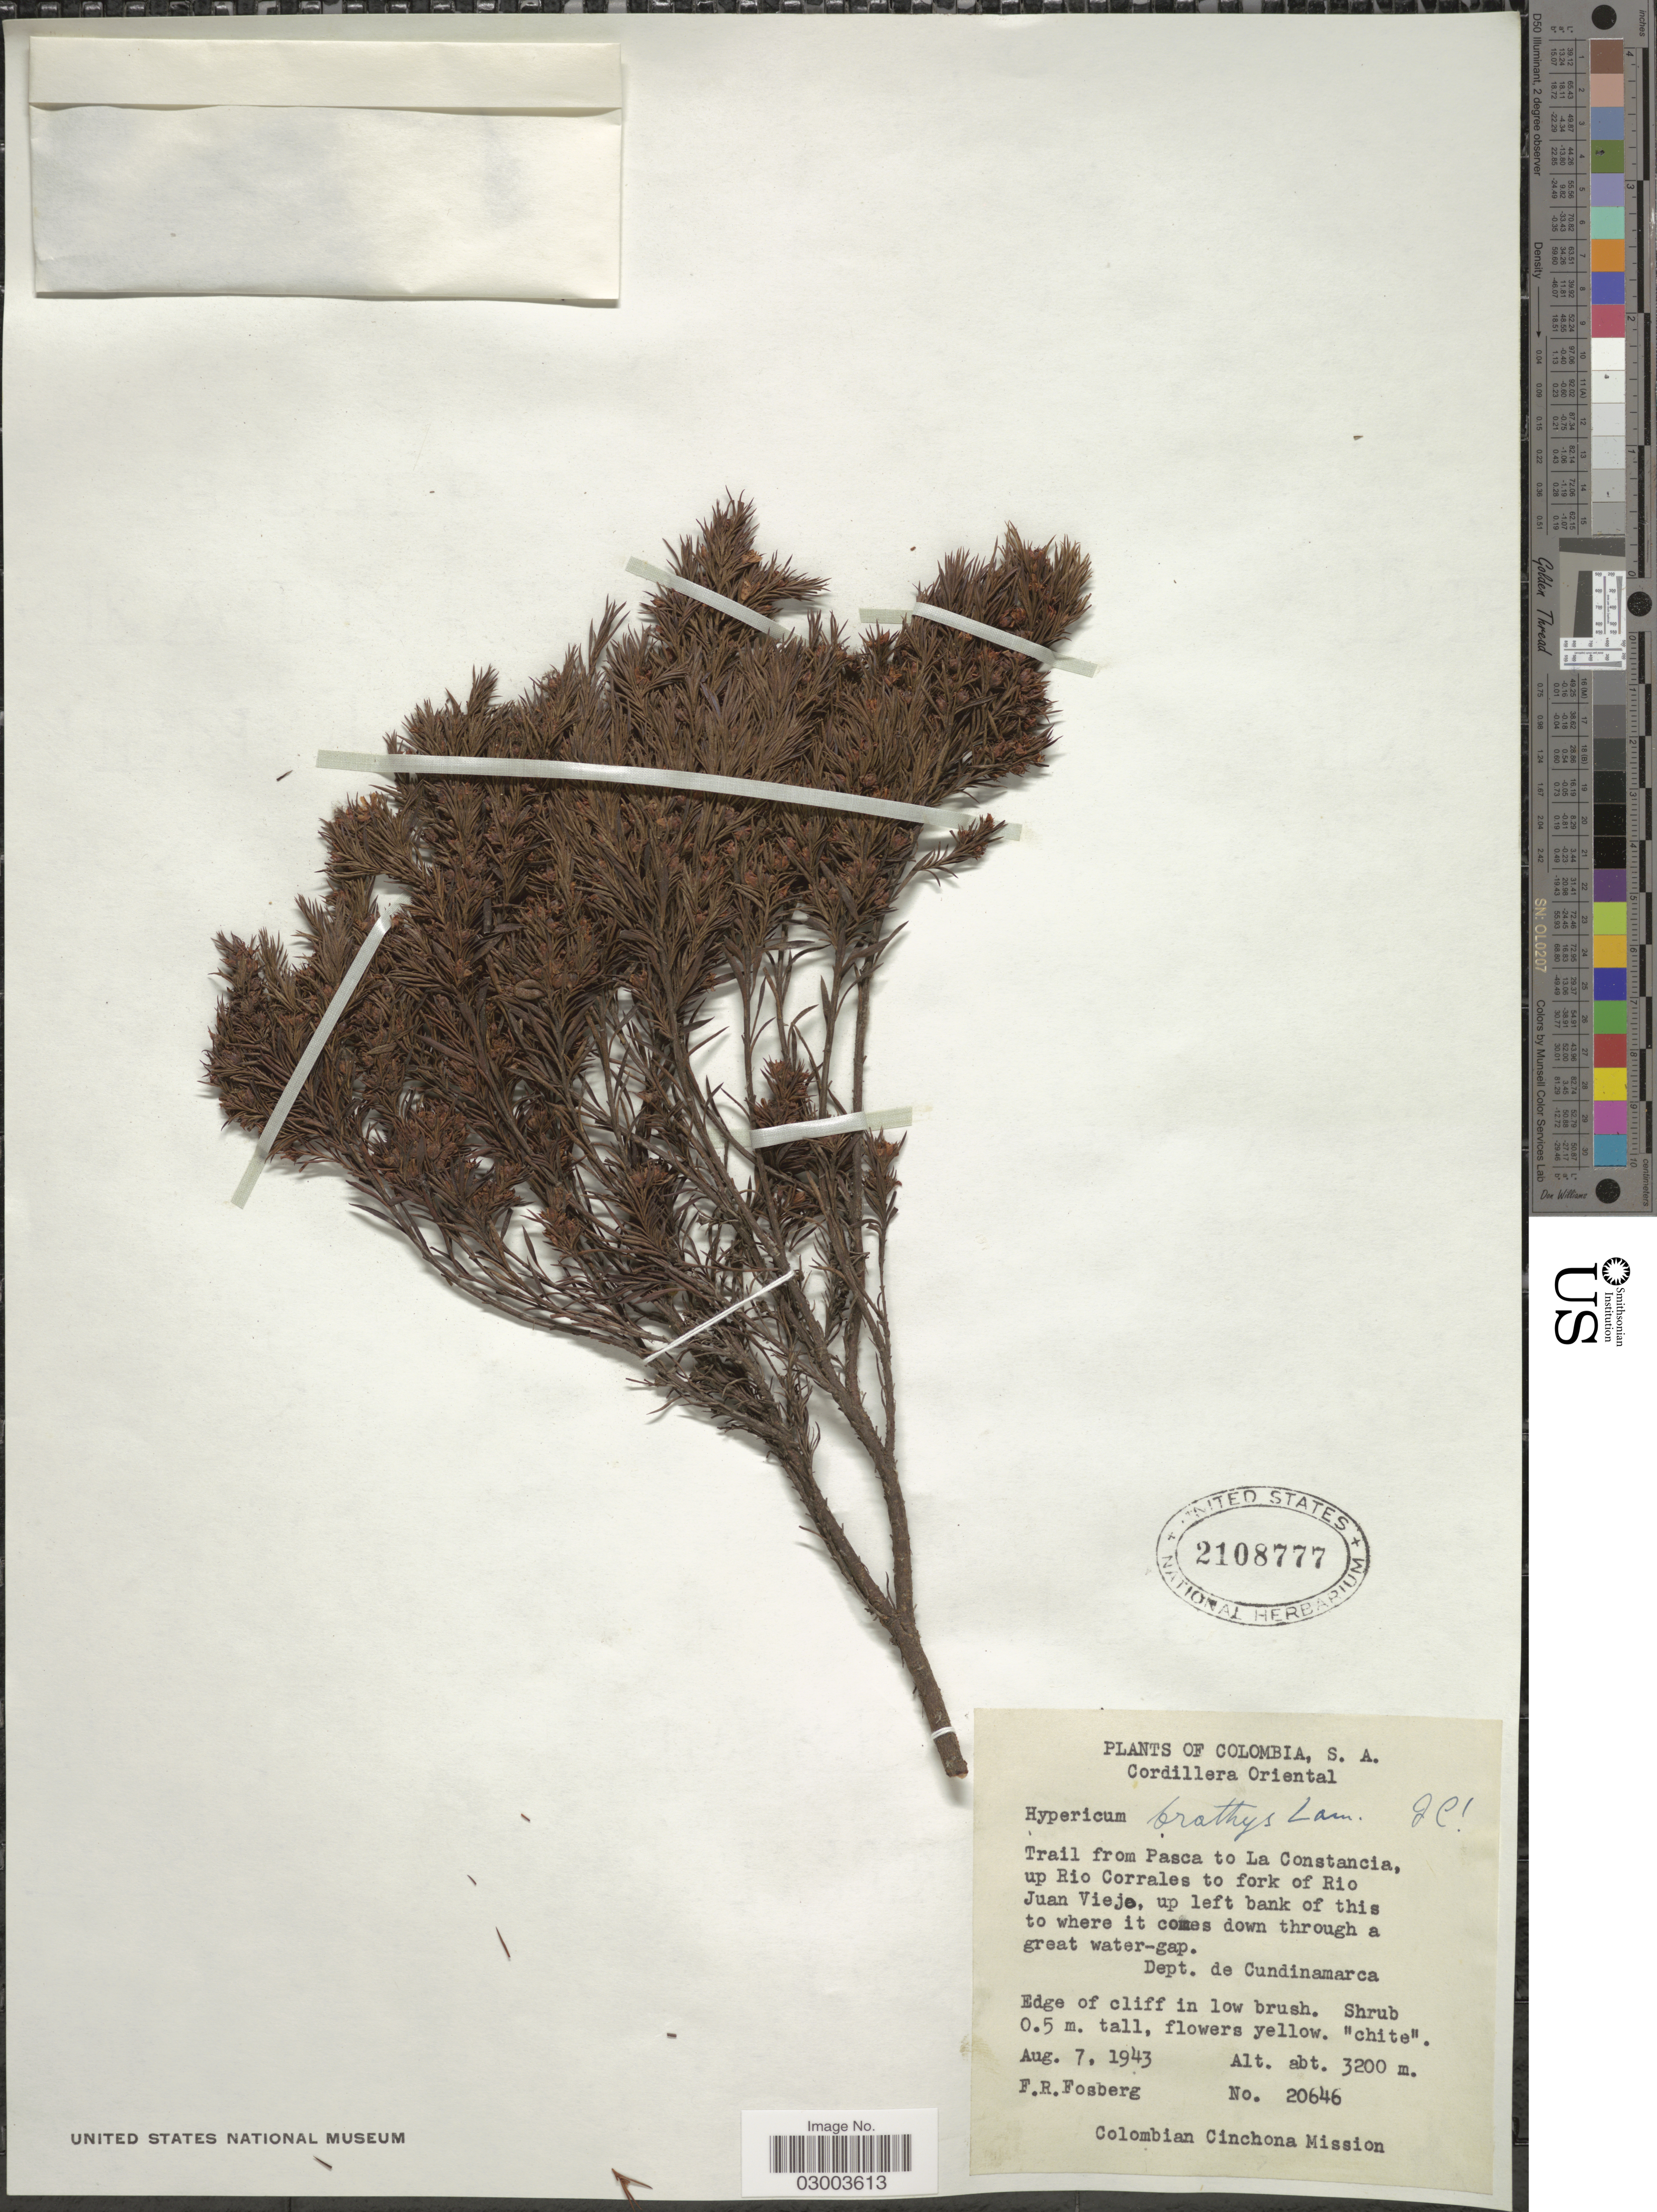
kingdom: Plantae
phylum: Tracheophyta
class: Magnoliopsida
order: Malpighiales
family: Hypericaceae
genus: Hypericum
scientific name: Hypericum juniperinum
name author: Kunth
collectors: F. R. Fosberg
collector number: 20646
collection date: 1943-08-07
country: Colombia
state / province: Cundinamarca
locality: Cordillera Oriental. Trail from Pasca to La Constancia, up Rio Corrales to fork of Rio Juan Viejo, up left bank of this to where it comes down through a great water gap. Dept. de Cundinamarca.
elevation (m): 3200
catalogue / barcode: US 2108777